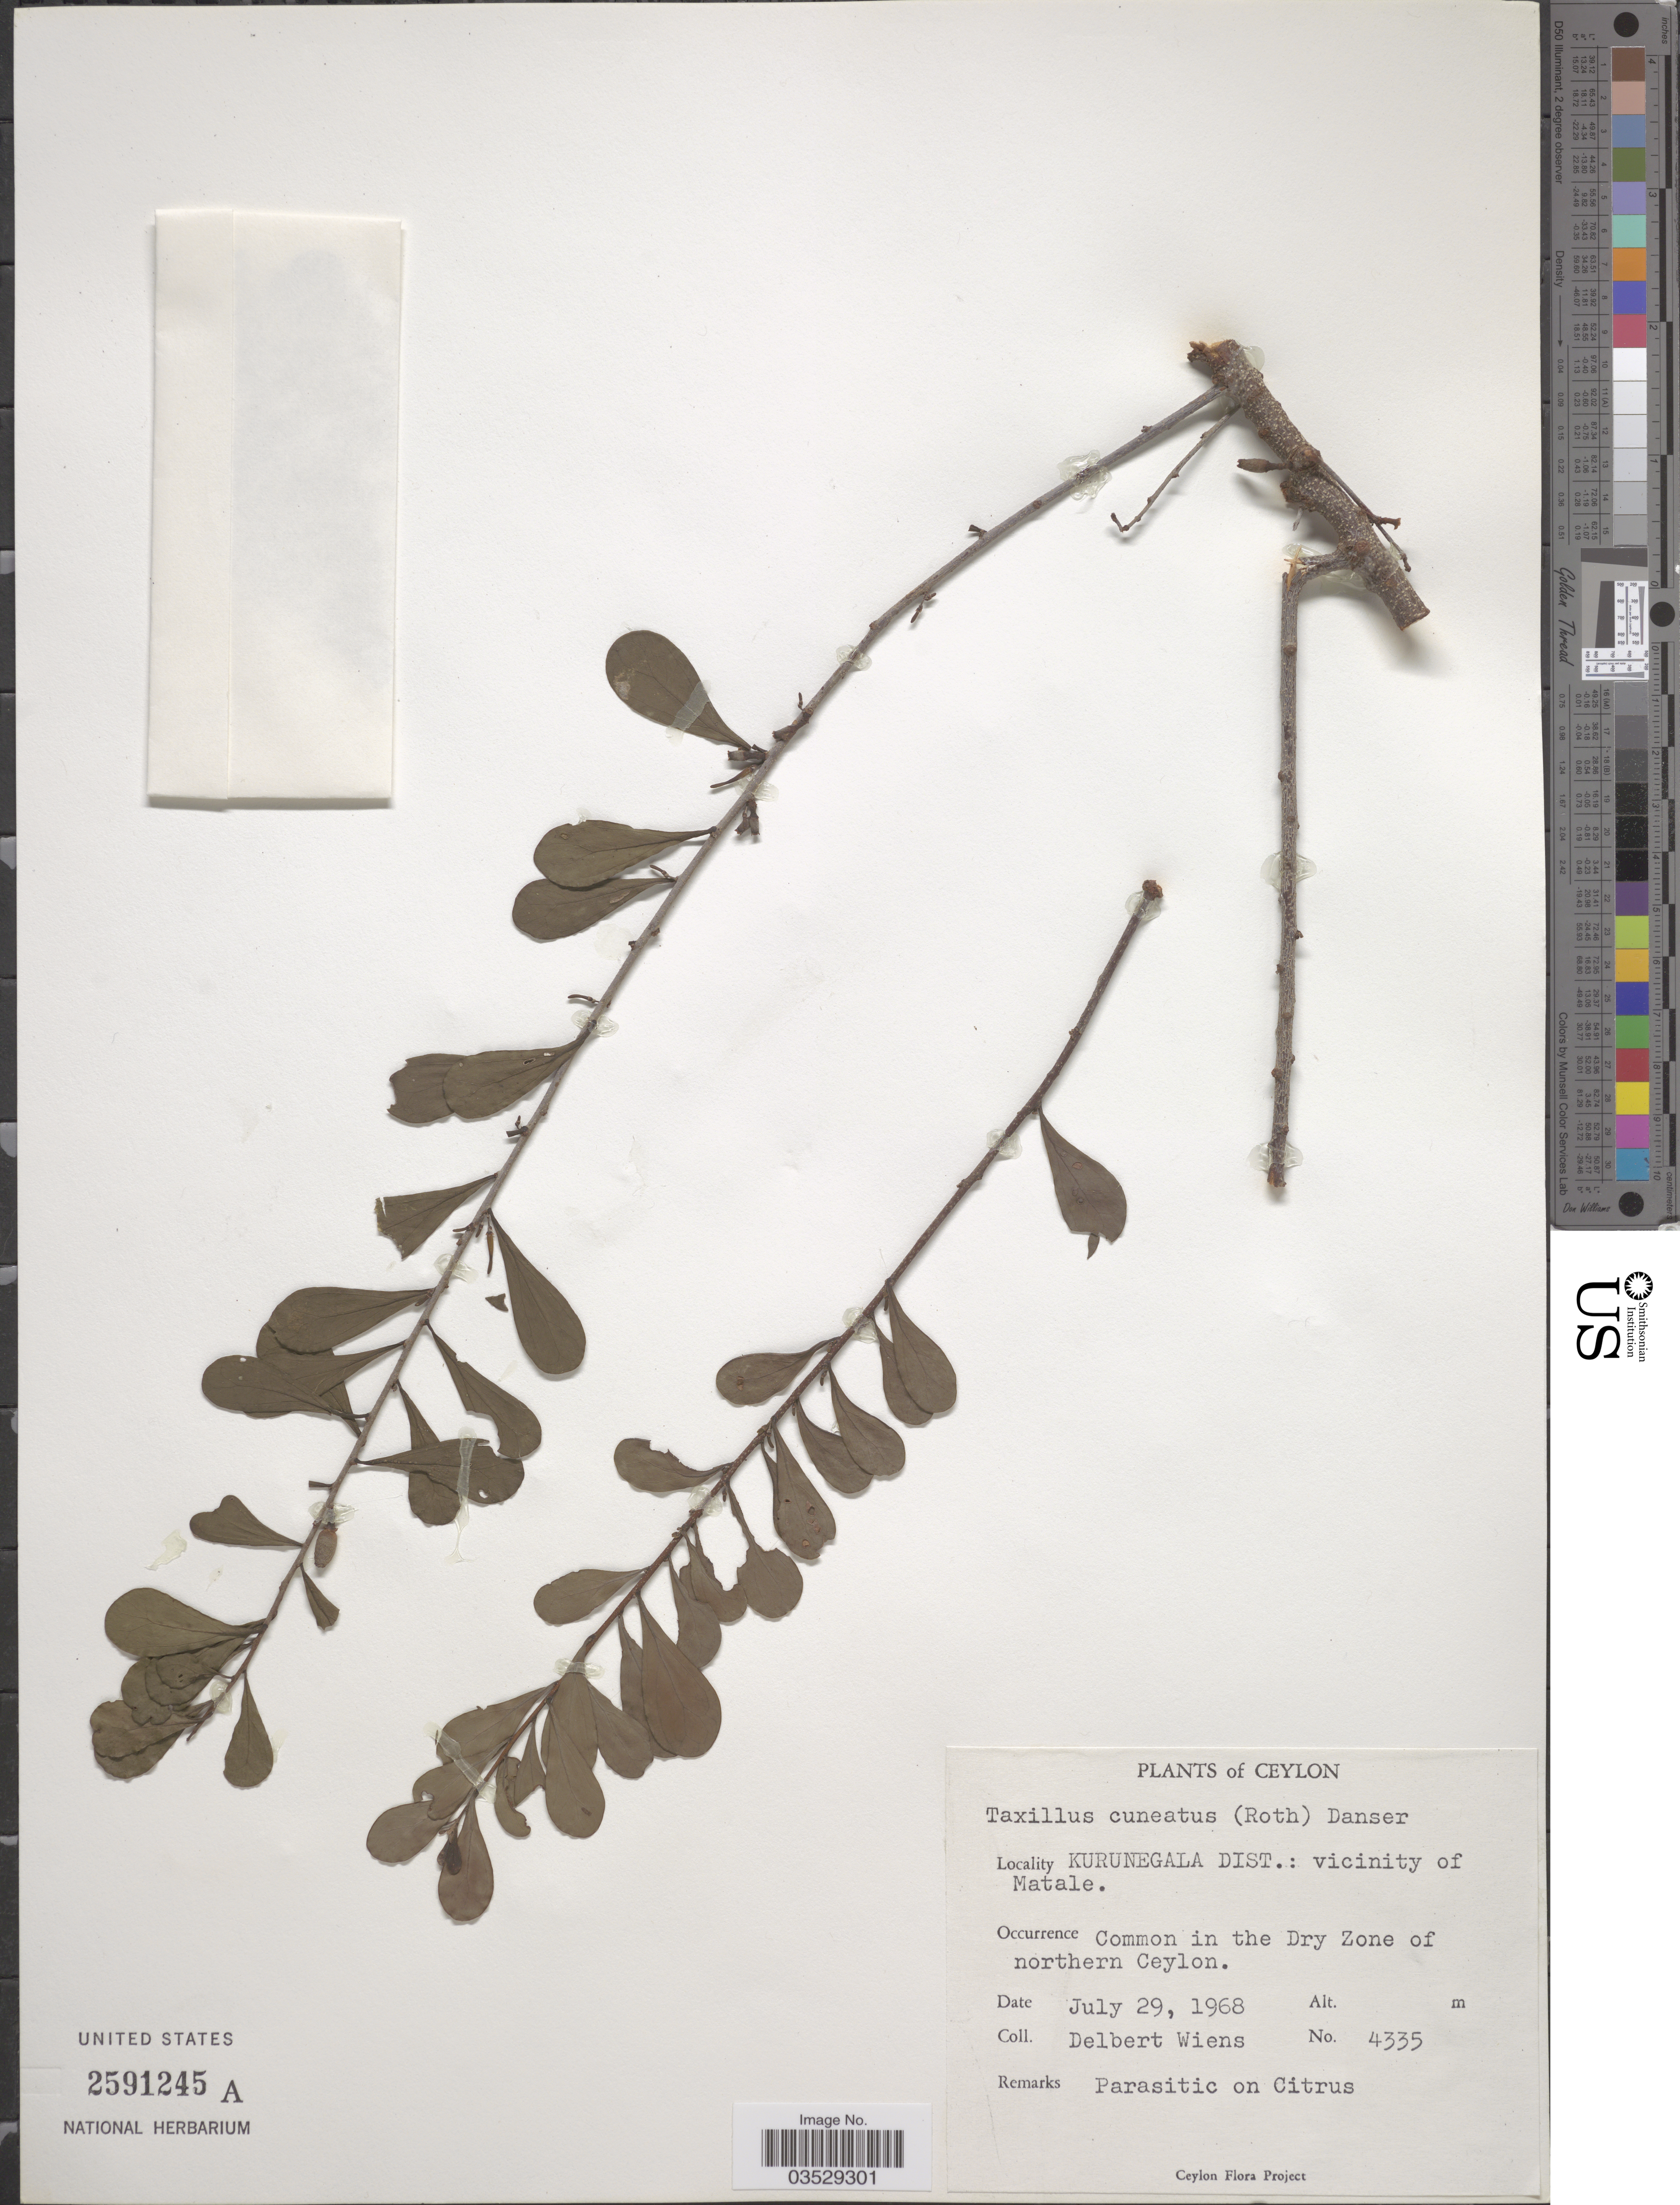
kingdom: Plantae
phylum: Tracheophyta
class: Magnoliopsida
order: Santalales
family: Loranthaceae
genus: Taxillus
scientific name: Taxillus cuneatus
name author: Danser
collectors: D. Wiens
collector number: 4335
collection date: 1968-07-29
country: Sri Lanka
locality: Ceylon. Kurunegala Dist.: vicinity of Matale. Common in the Dry Zone of northern Ceylon.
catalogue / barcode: US 2591245A